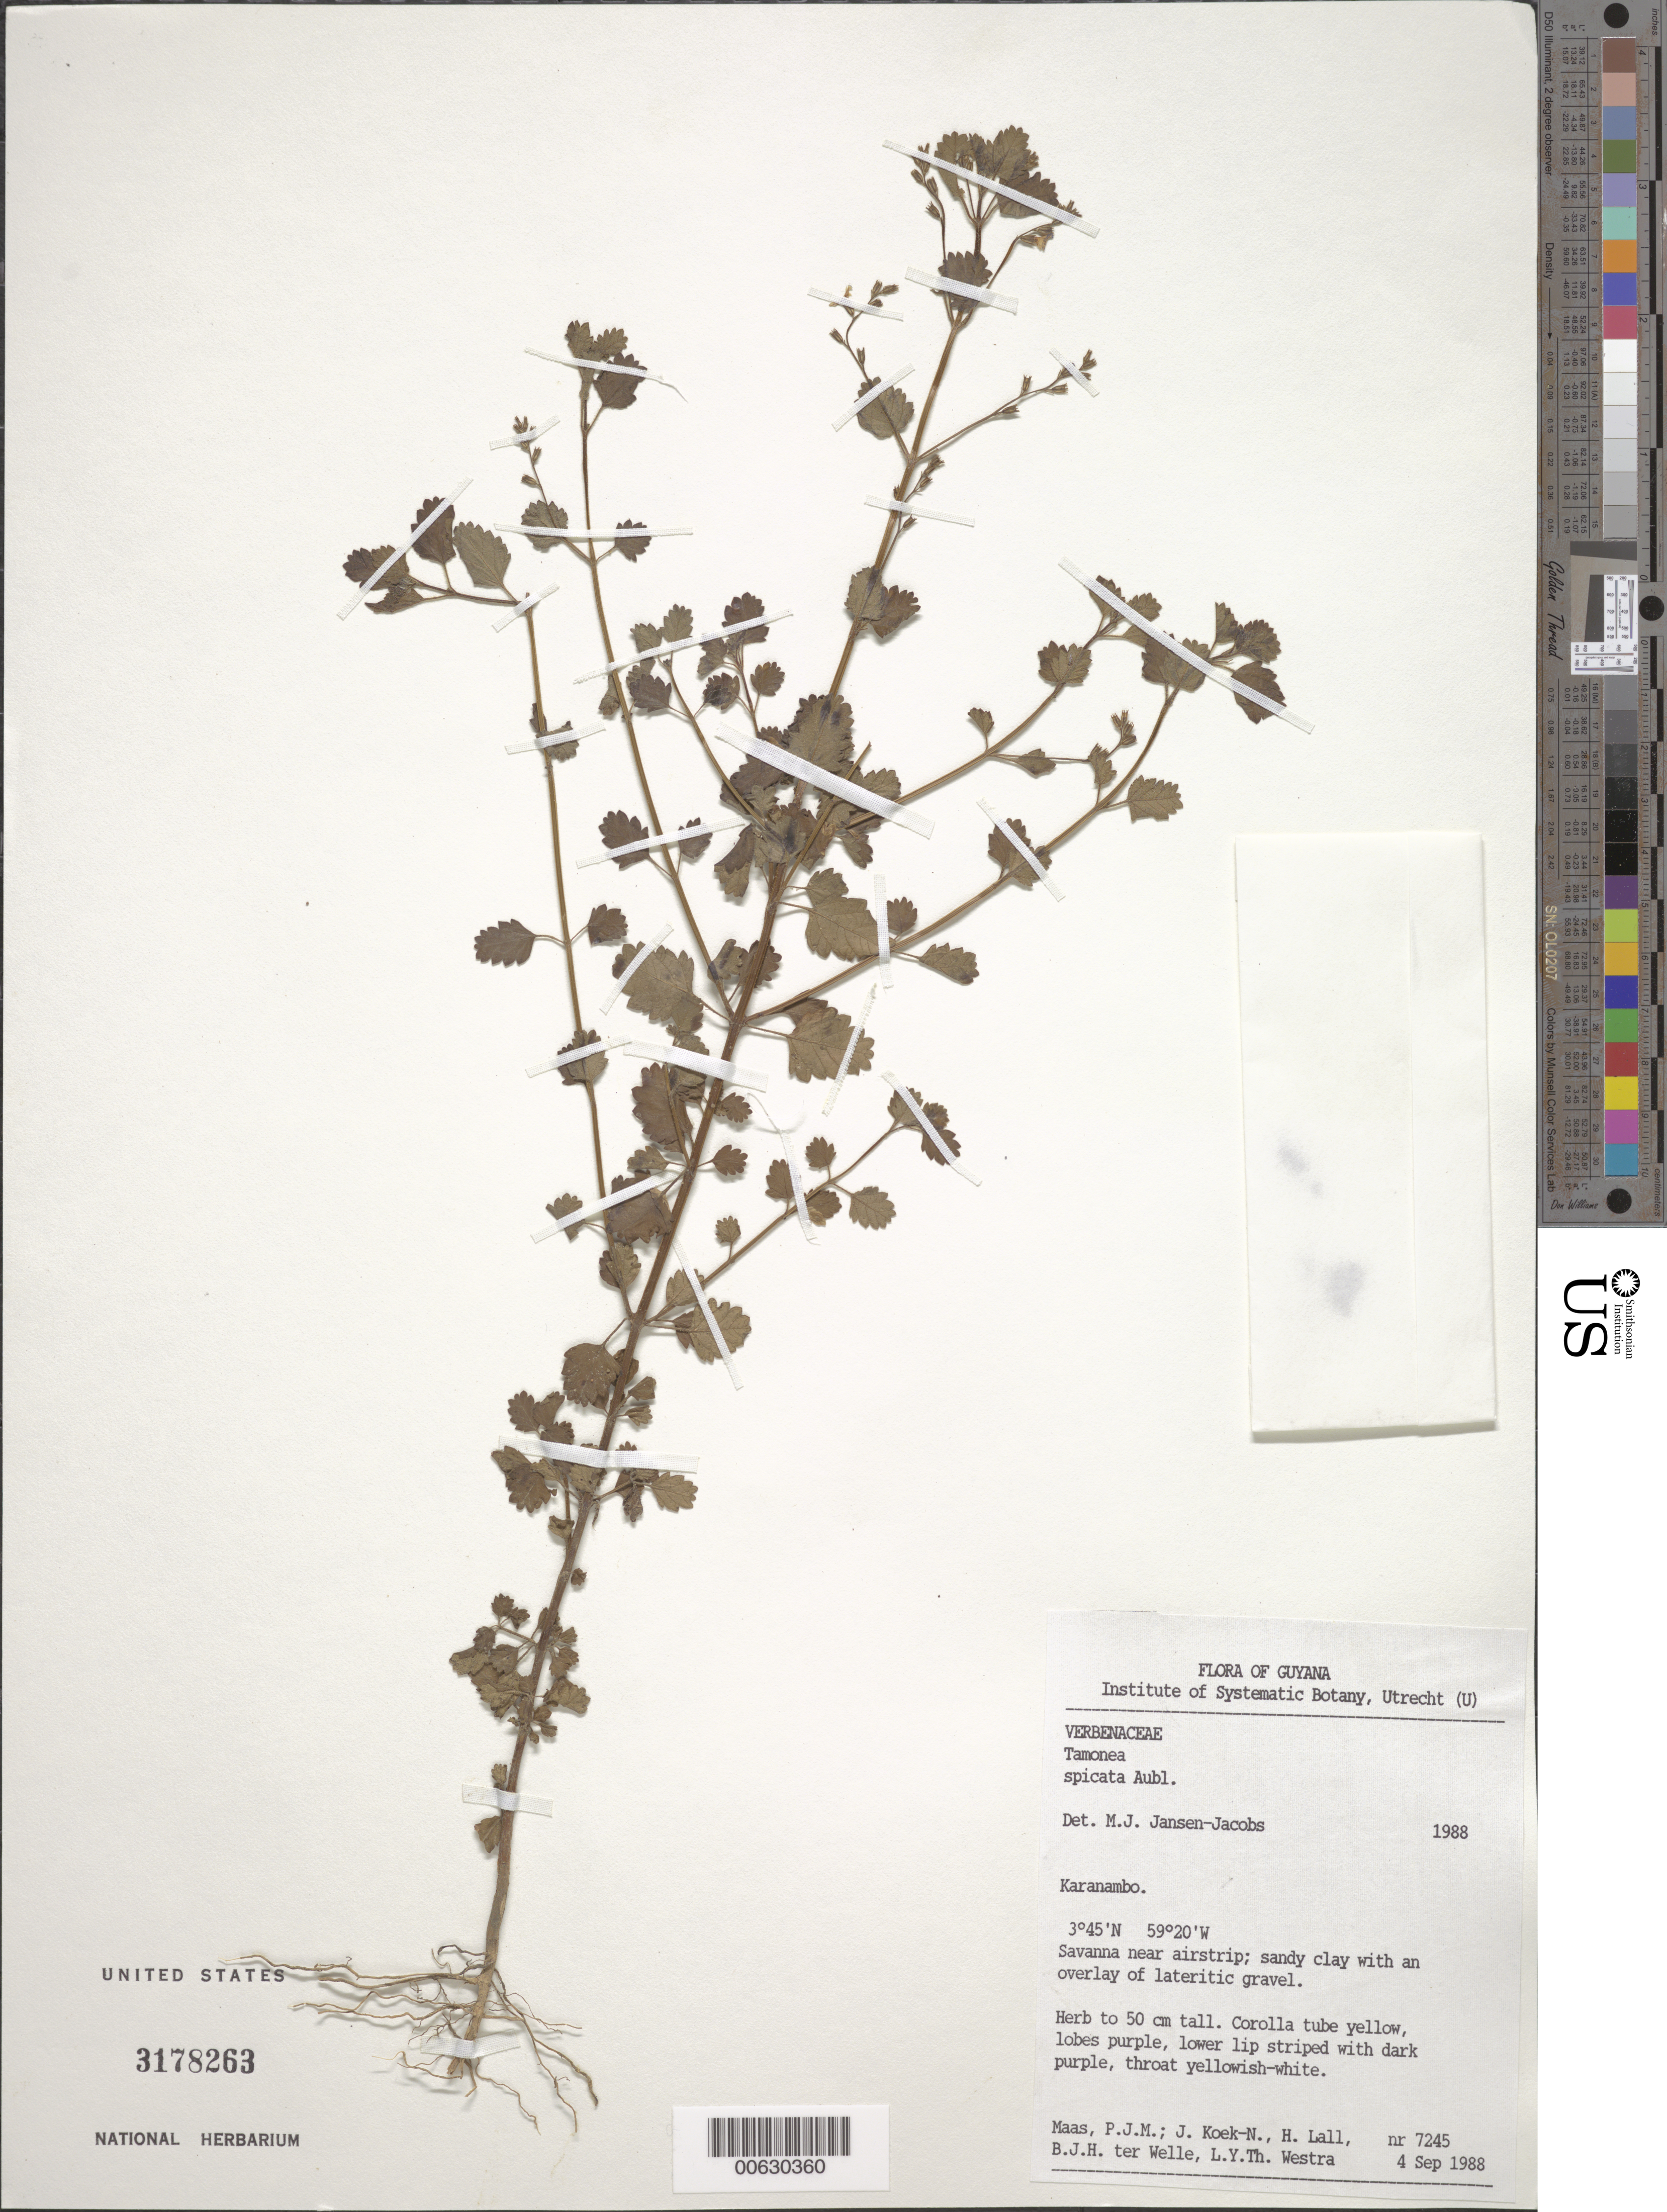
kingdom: Plantae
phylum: Tracheophyta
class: Magnoliopsida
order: Lamiales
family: Verbenaceae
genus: Tamonea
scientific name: Tamonea spicata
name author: Aubl.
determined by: Jansen-Jacobs, M. J., (U), Nationaal Herbarium Nederland, Utrecht University branch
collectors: P. Maas, J. Koek-Noorman, H. Lall, B. Welle & L. Y. T. Westra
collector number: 7245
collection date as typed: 4-Sep-88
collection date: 1988-09-04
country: Guyana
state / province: U. Takutu-U. Essequibo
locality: Karanambo, savanna near airstrip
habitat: Savanna, sandy clay with an overlay of lateitic gravel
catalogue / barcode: US 3178263